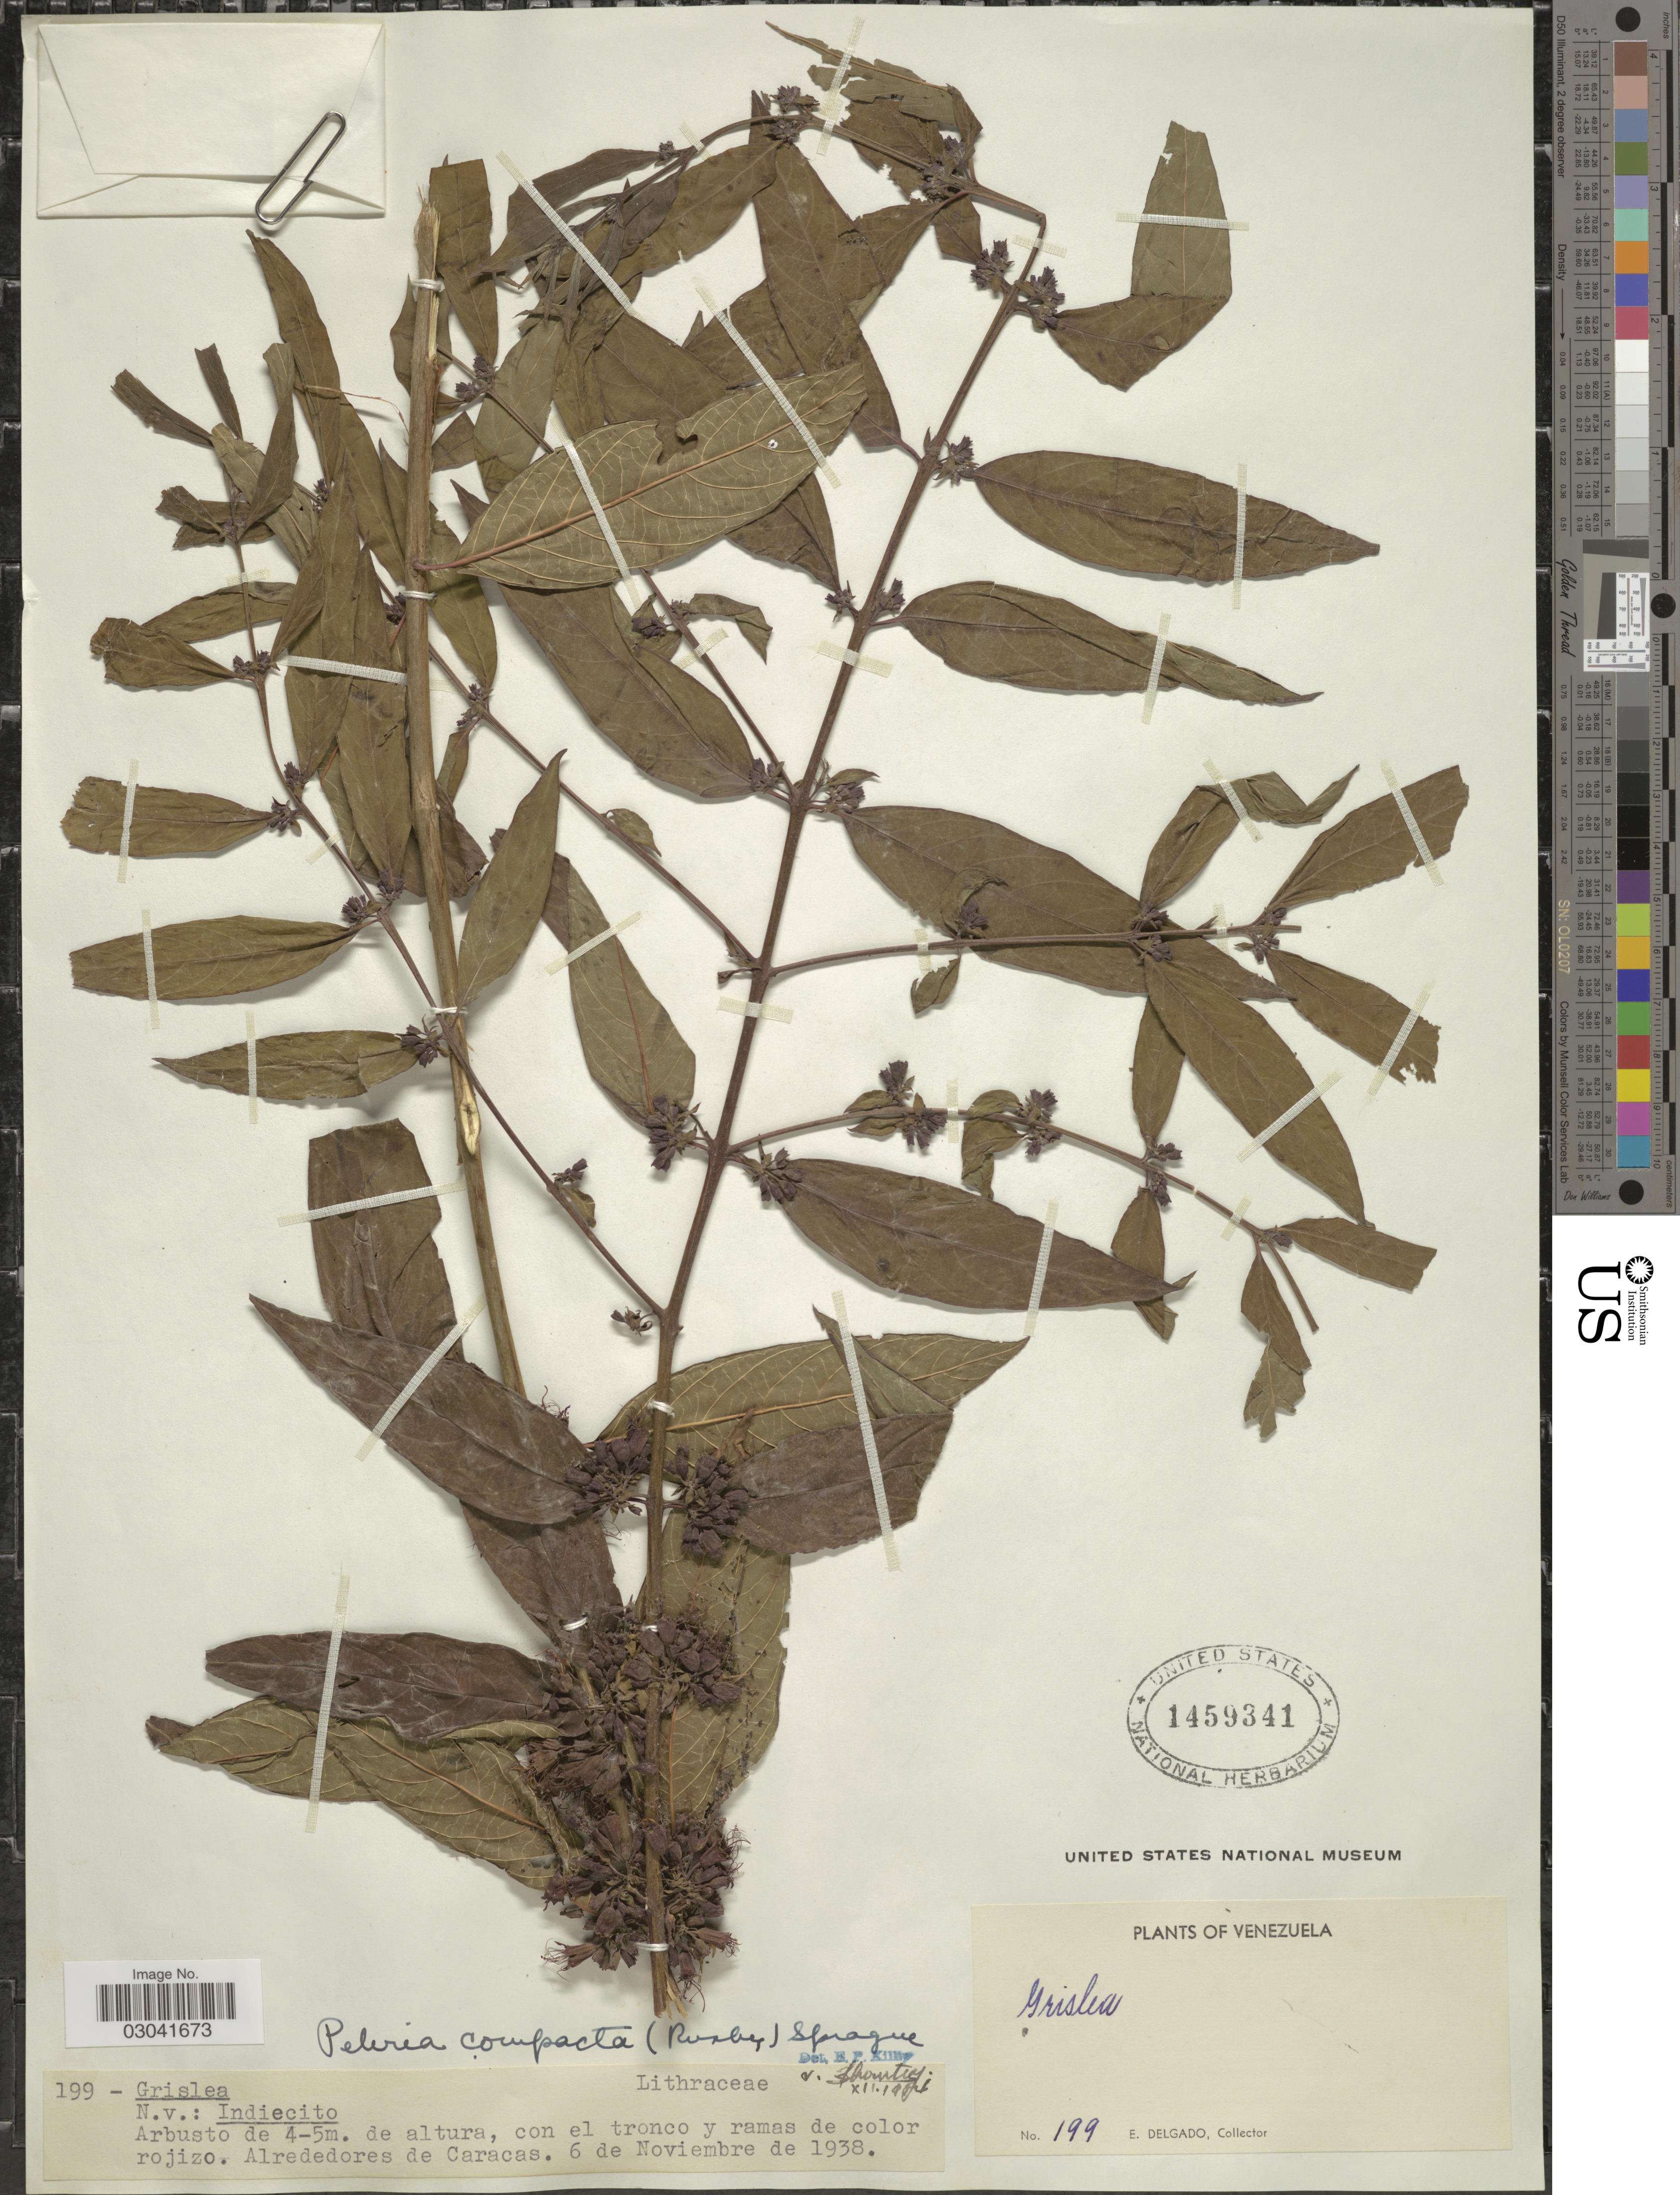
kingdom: Plantae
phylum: Tracheophyta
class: Magnoliopsida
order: Myrtales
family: Lythraceae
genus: Pehria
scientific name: Pehria compacta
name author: Sprague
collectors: E. Delgado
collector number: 199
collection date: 1938-11-06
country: Venezuela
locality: Alrededores de Caracas.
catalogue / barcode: US 1459341